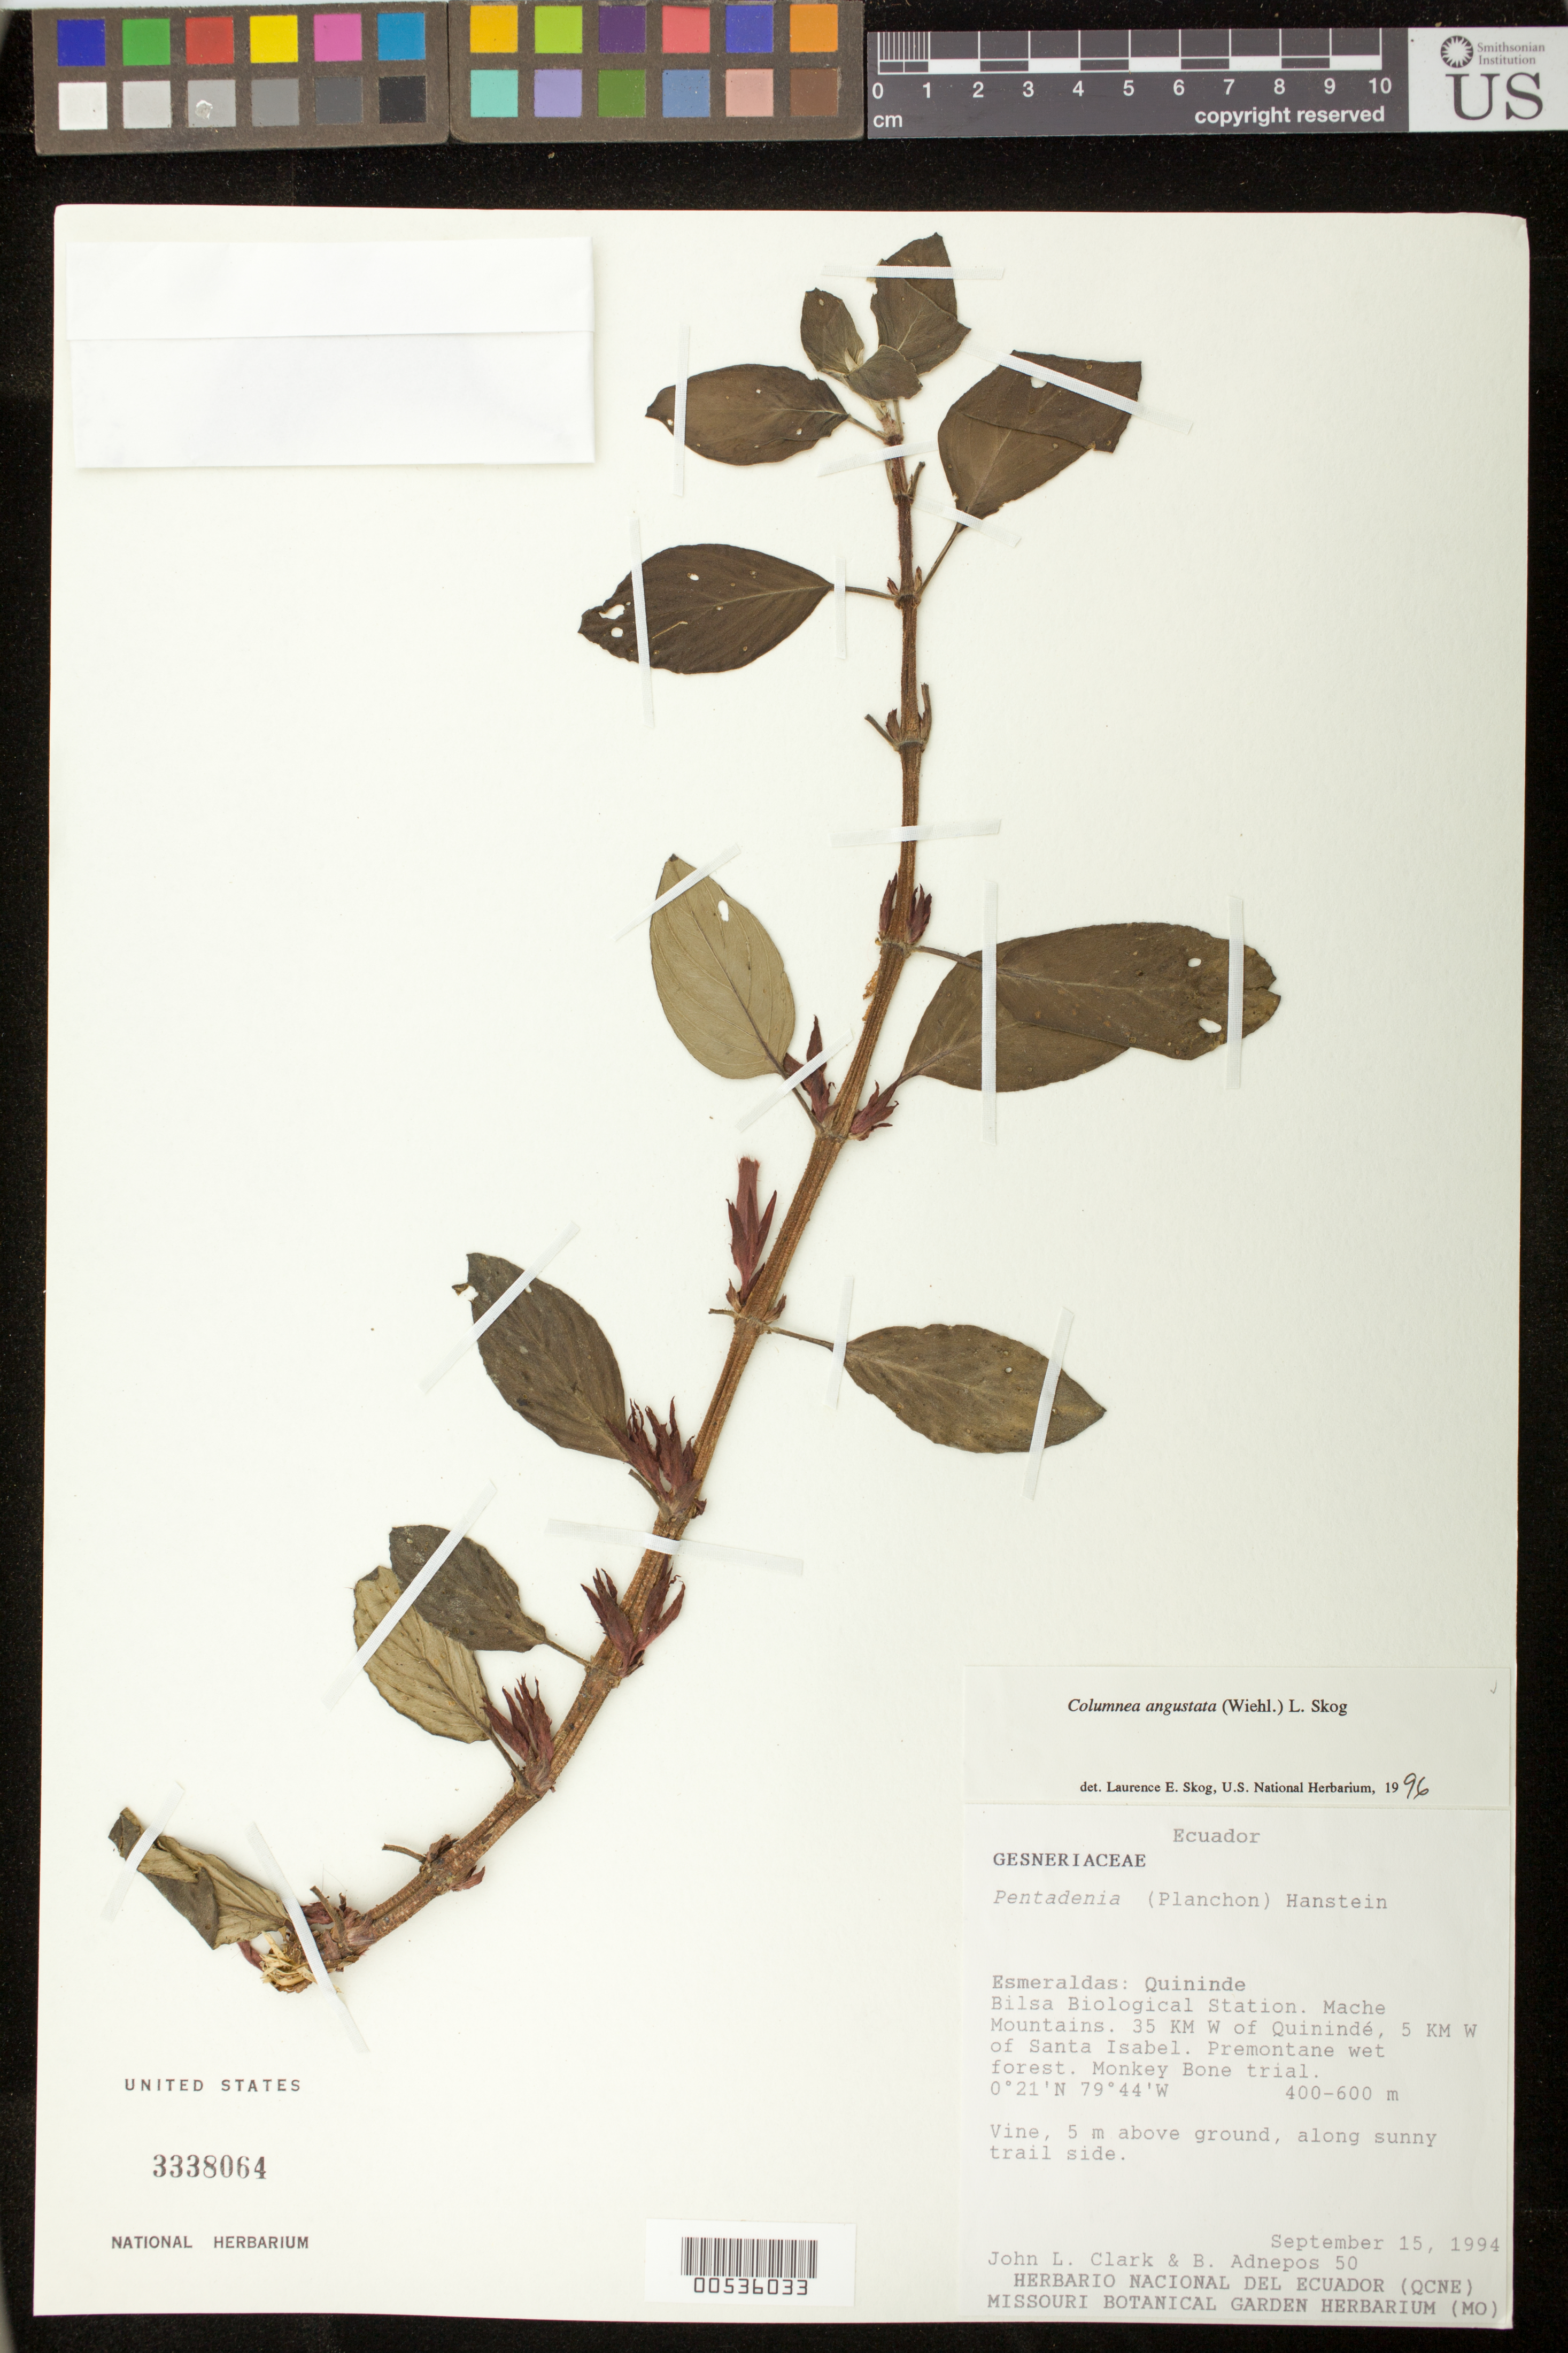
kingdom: Plantae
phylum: Tracheophyta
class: Magnoliopsida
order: Lamiales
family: Gesneriaceae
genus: Columnea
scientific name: Columnea angustata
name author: (Wiehler) L.E. Skog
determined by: Skog, Laurence E.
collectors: J. L. Clark & B. Adnepos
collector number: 50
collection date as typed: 15 Sep 1994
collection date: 1994-09-15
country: Ecuador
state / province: Esmeraldas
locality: Quininde. Bilsa Biological Station. Mache Mountains, 35 km W of Quinindé, 5 km W of Santa Isabel. Monkey Bone trail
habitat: Premontane wet forest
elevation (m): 400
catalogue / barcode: US 3338064